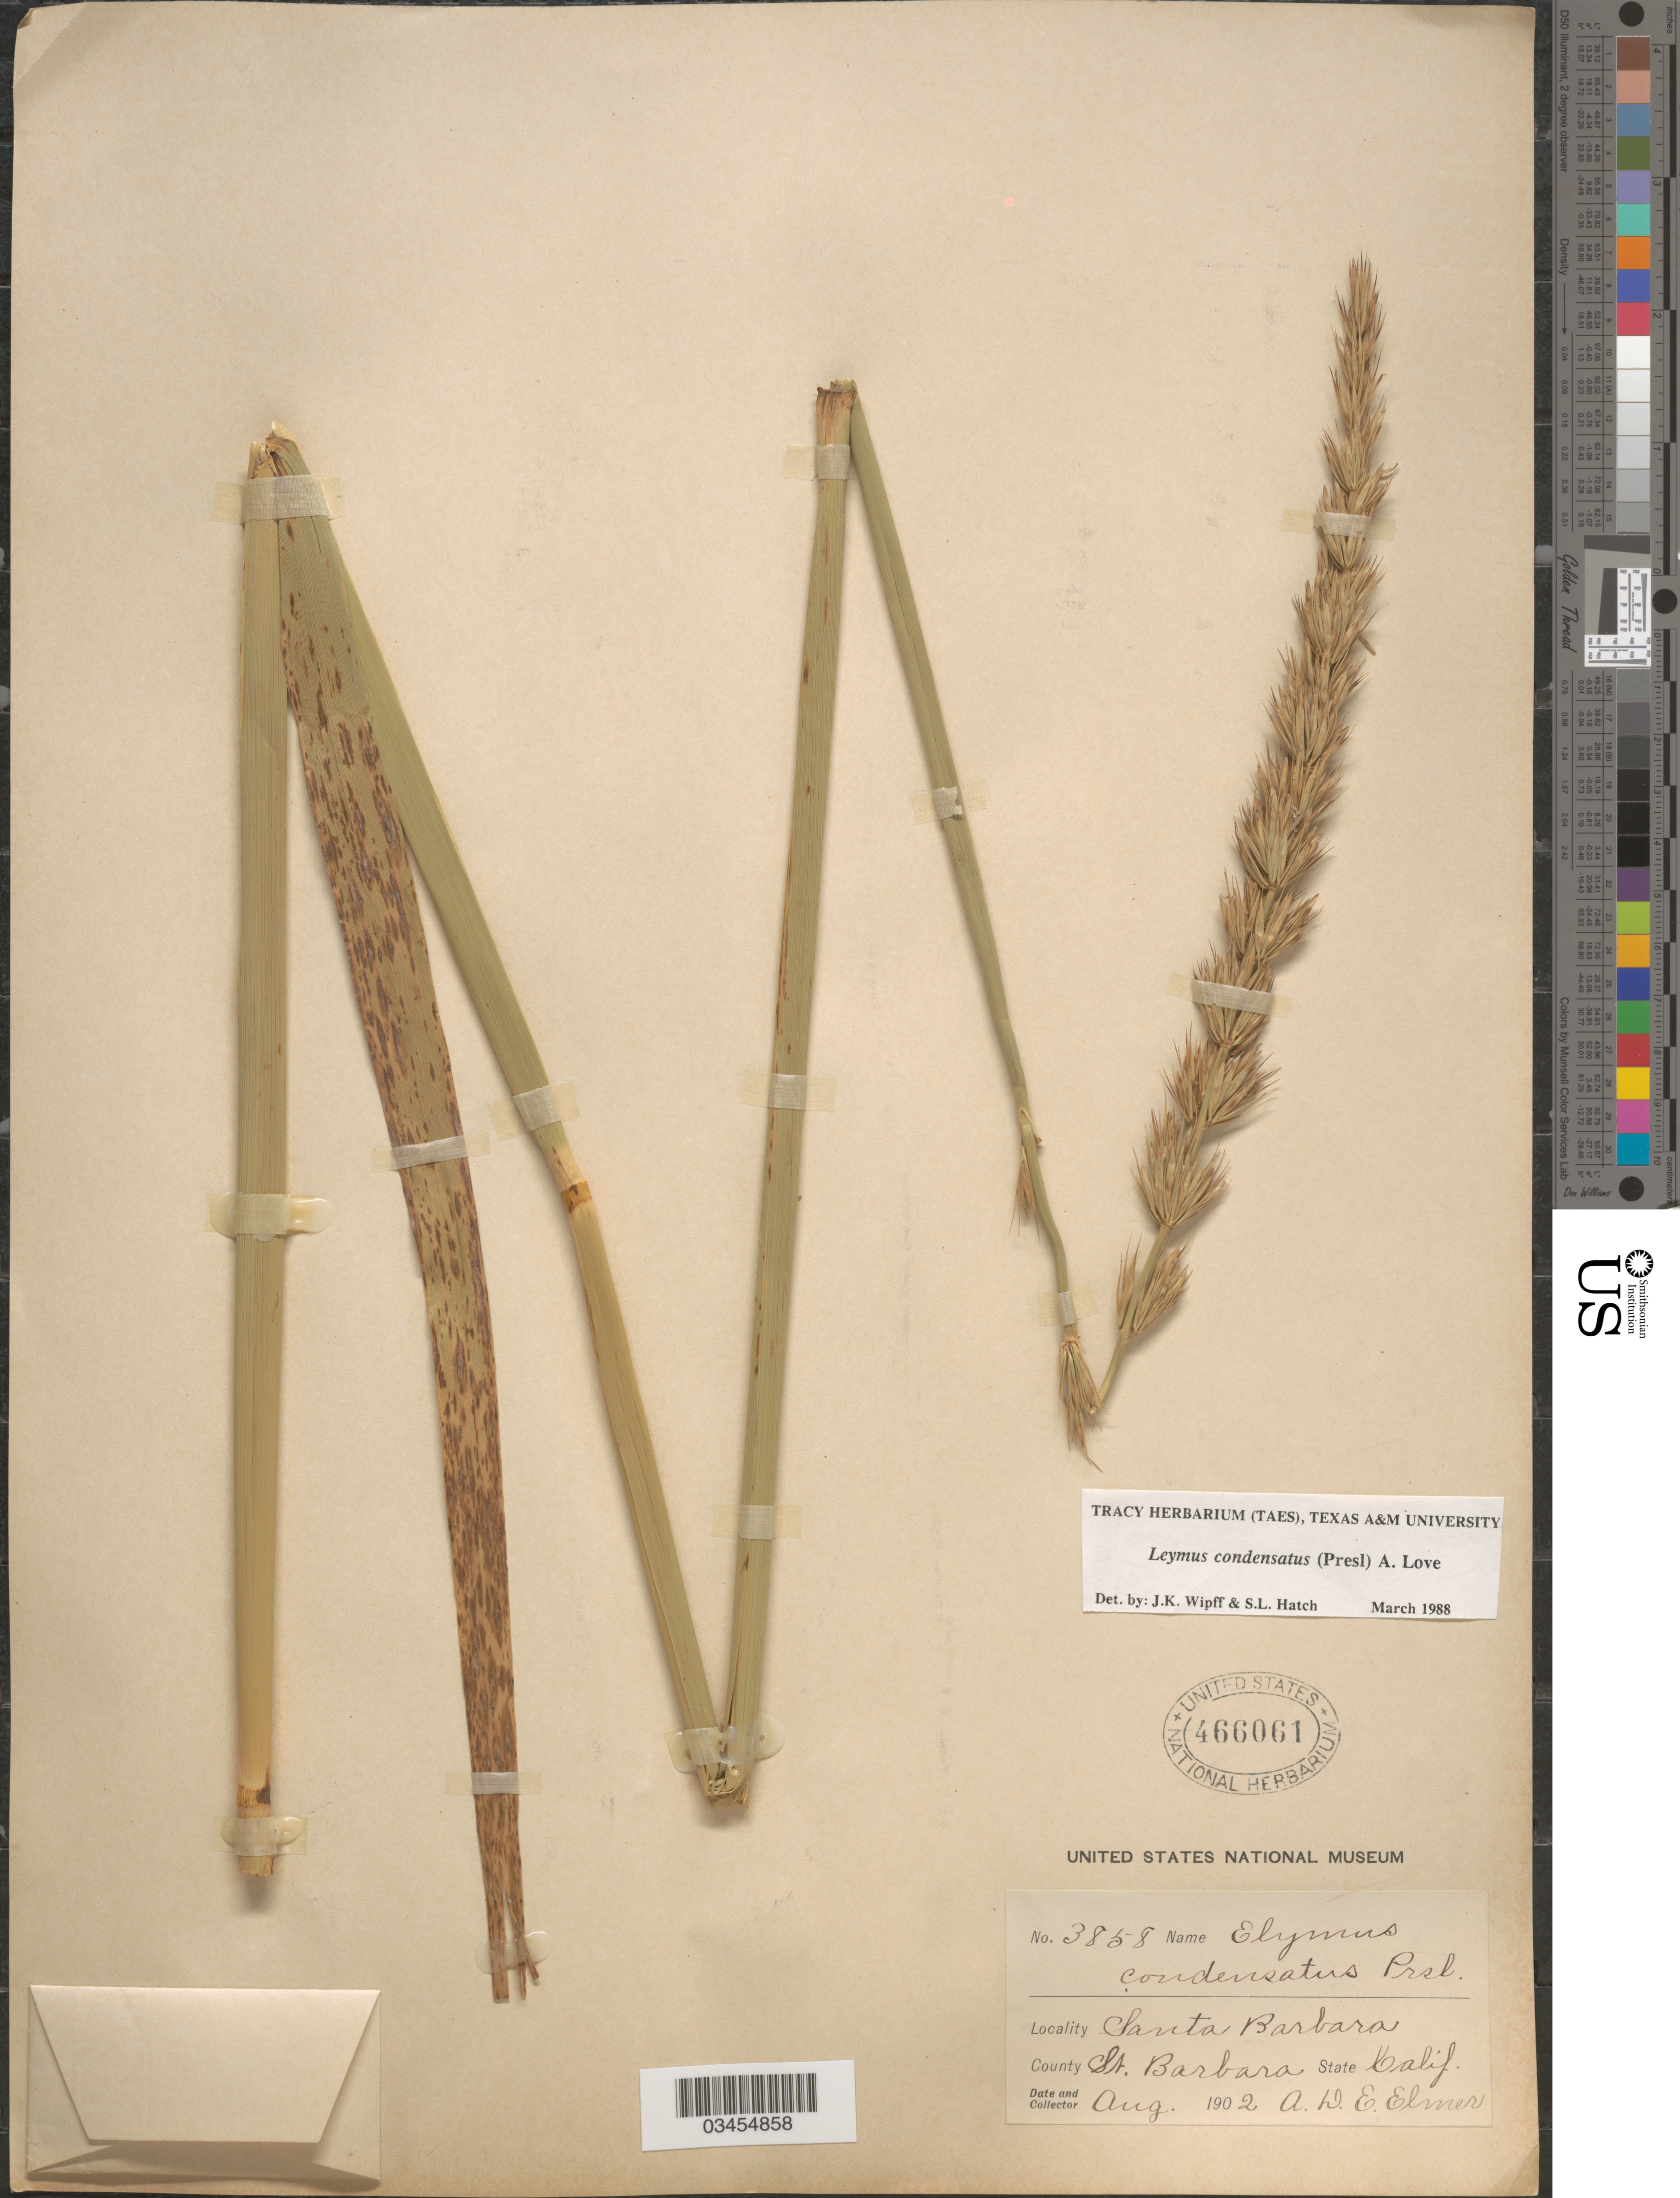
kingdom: Plantae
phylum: Tracheophyta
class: Liliopsida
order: Poales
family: Poaceae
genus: Leymus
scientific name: Leymus condensatus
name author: (J. Presl) Á. Löve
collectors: A. D. E. Elmer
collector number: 3858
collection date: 1902-08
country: United States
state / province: California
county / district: Santa Barbara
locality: Santa Barbara. County St. Barbara.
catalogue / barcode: US 466061